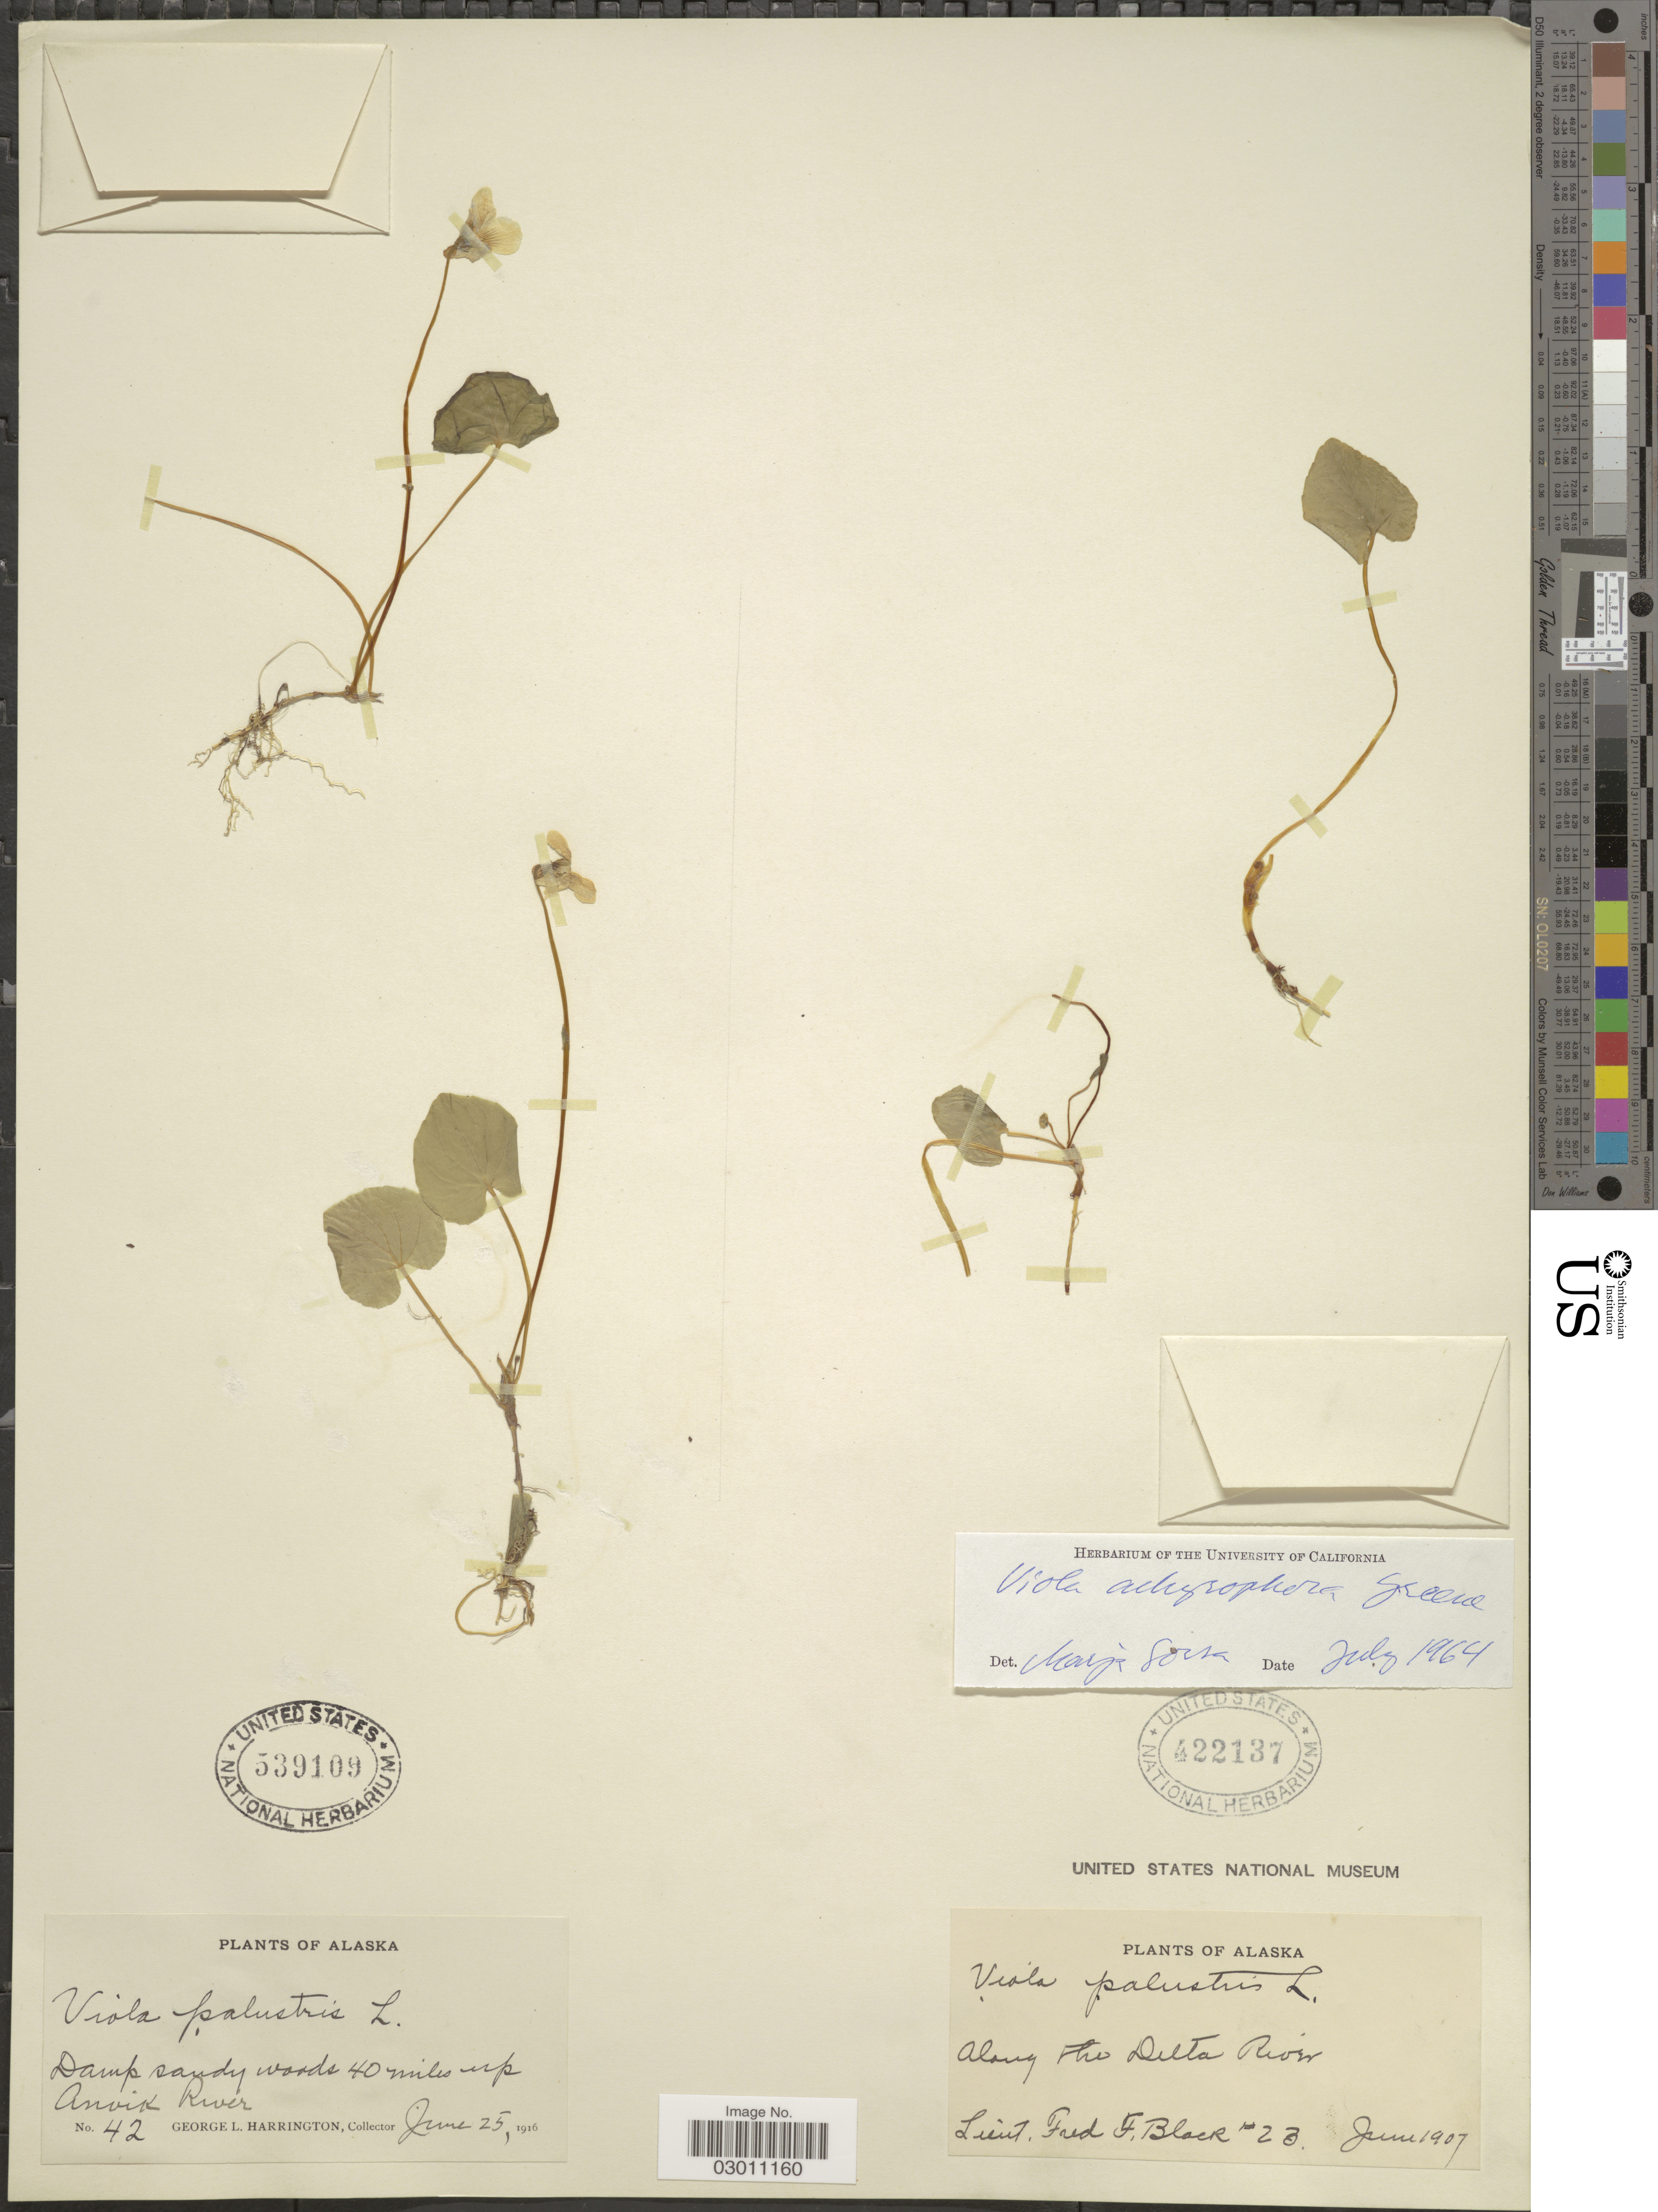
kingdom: Plantae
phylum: Tracheophyta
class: Magnoliopsida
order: Malpighiales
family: Violaceae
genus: Viola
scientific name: Viola achyrophora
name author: Greene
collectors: F. Black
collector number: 23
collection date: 1907-06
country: United States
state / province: Alaska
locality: Along the Delta River.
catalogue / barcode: US 422137-2